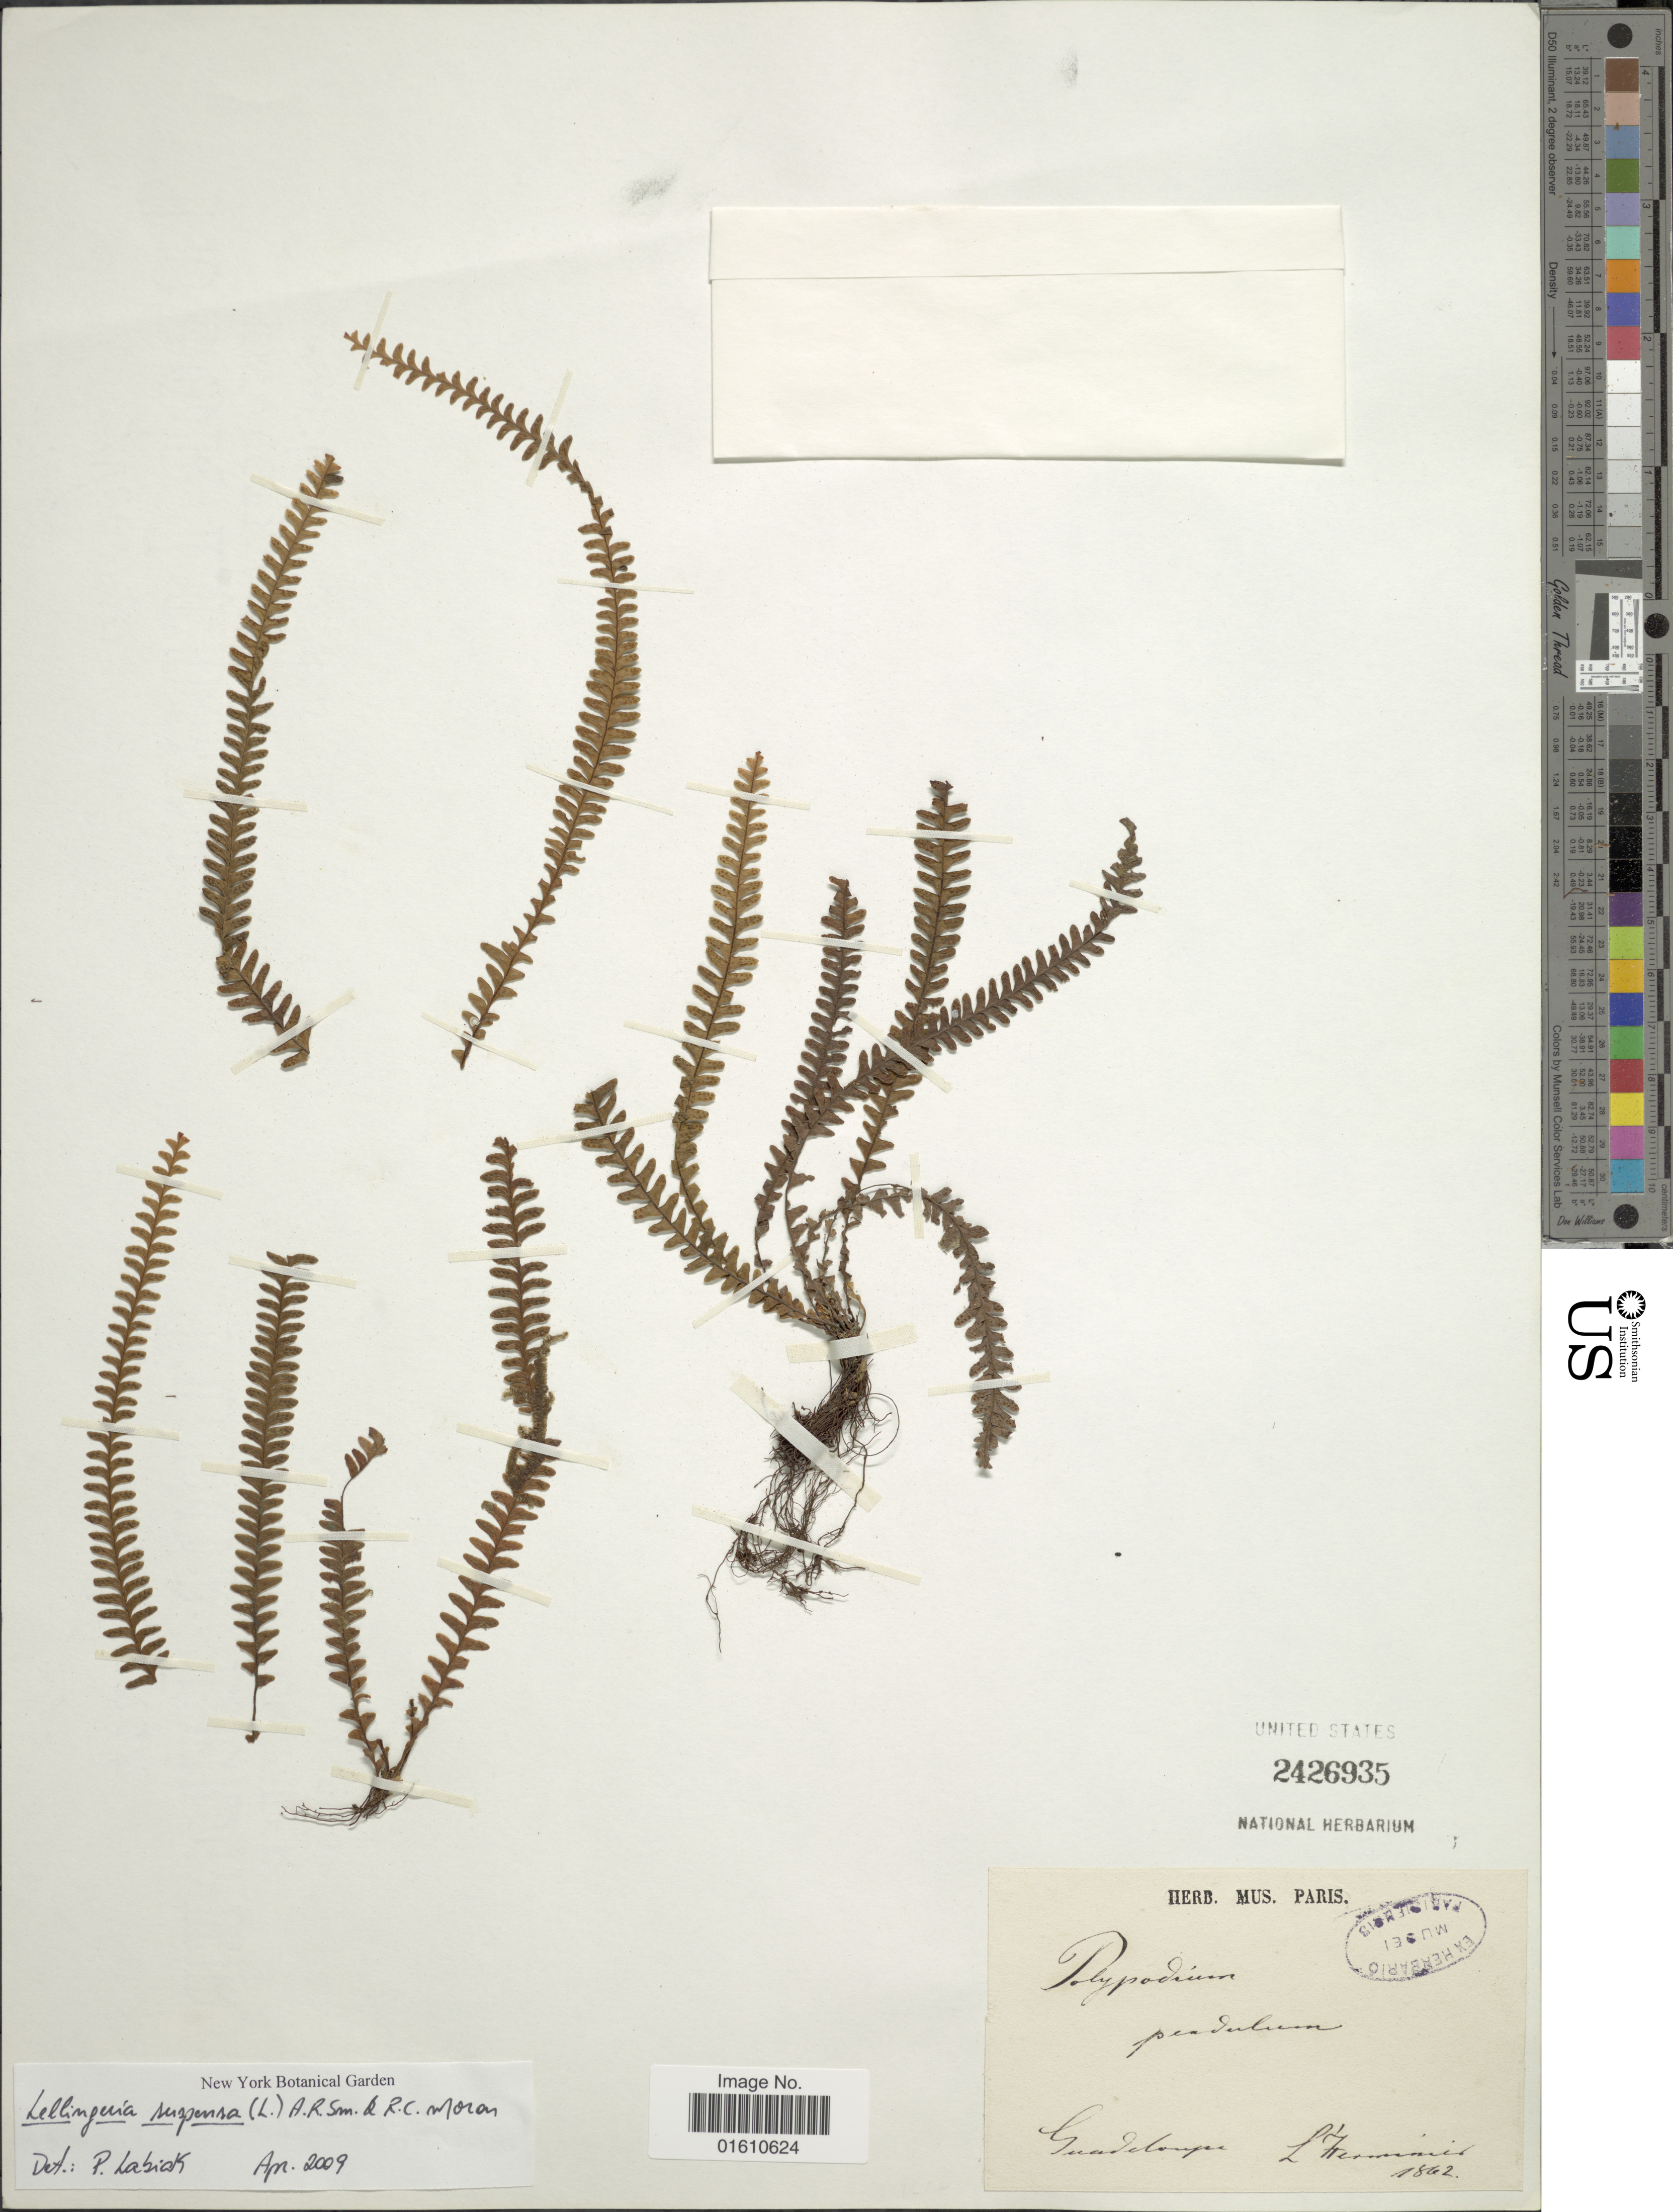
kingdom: Plantae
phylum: Tracheophyta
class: Polypodiopsida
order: Polypodiales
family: Polypodiaceae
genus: Lellingeria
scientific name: Lellingeria suspensa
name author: (L.) A.R. Sm. & R.C. Moran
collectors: -. L'Herminier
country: Guadeloupe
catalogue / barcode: US 2426935